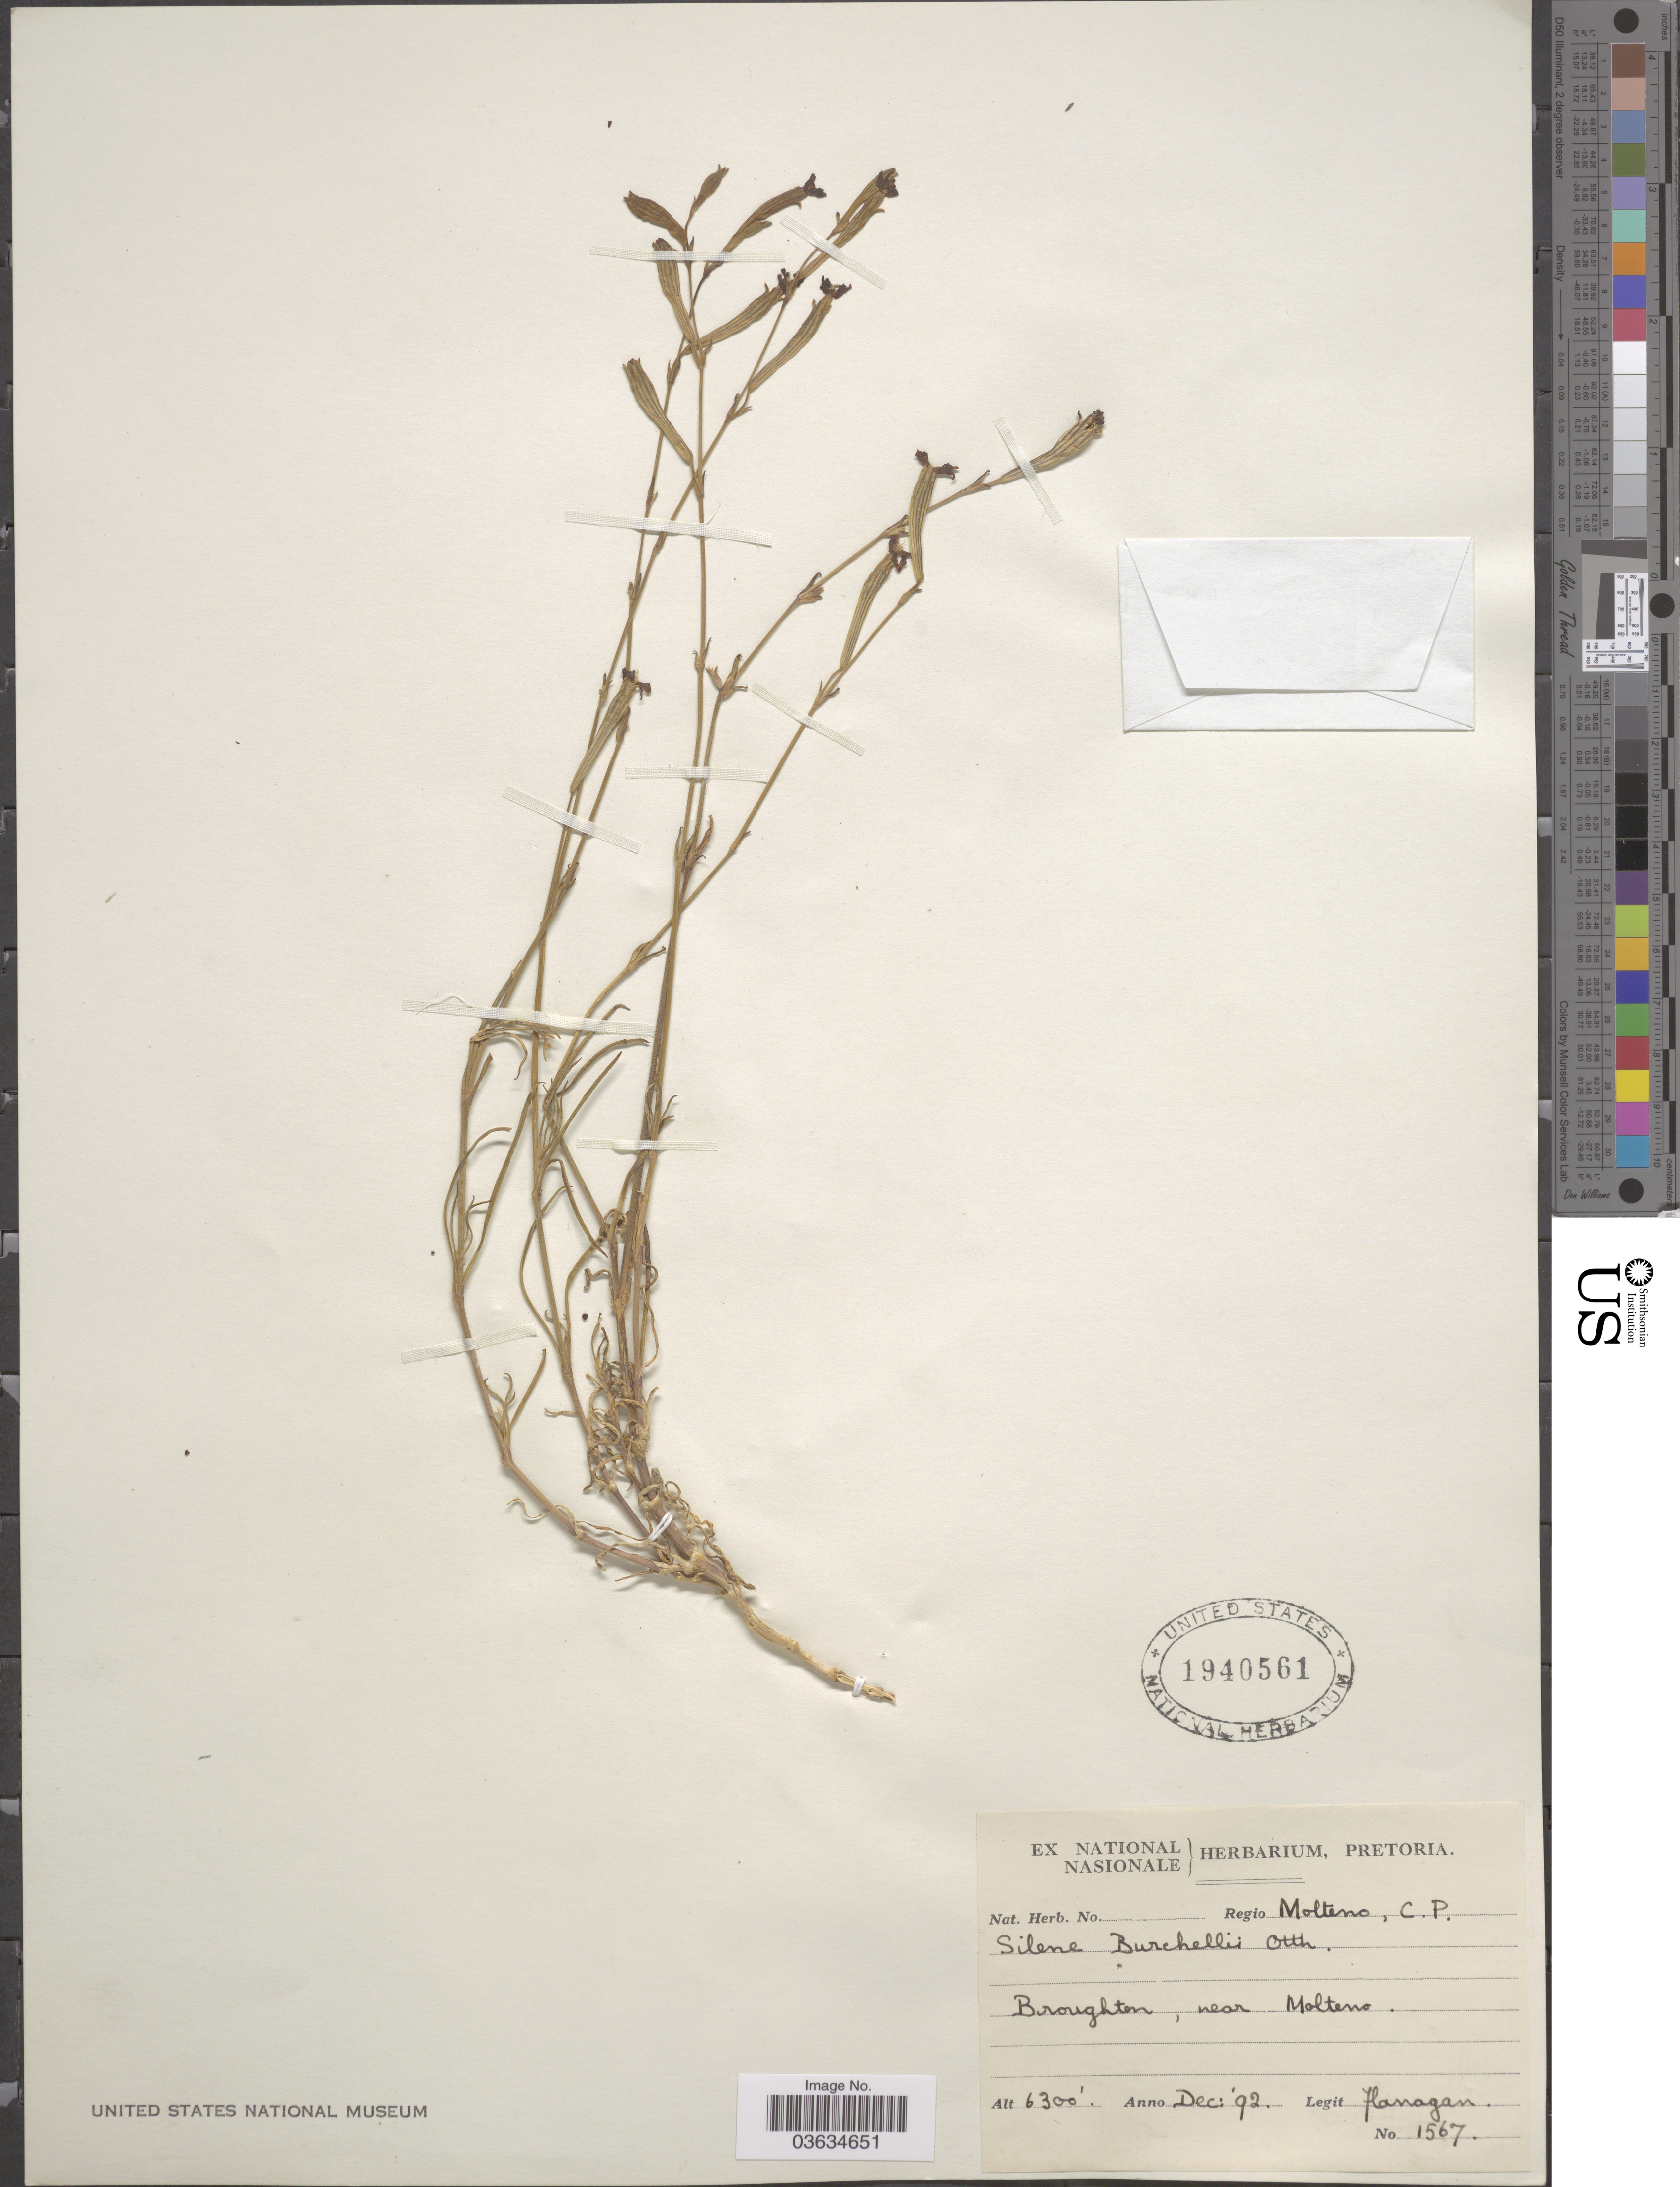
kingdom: Plantae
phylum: Tracheophyta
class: Magnoliopsida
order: Caryophyllales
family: Caryophyllaceae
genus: Silene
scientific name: Silene burchellii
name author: Otth ex DC.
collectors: -. Flanagan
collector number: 1567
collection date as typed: Transcribed d/m/y: /12/92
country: South Africa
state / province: Eastern Cape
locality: Regio Molteno. Broughten, near Molteno.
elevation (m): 1920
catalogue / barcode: US 1940561